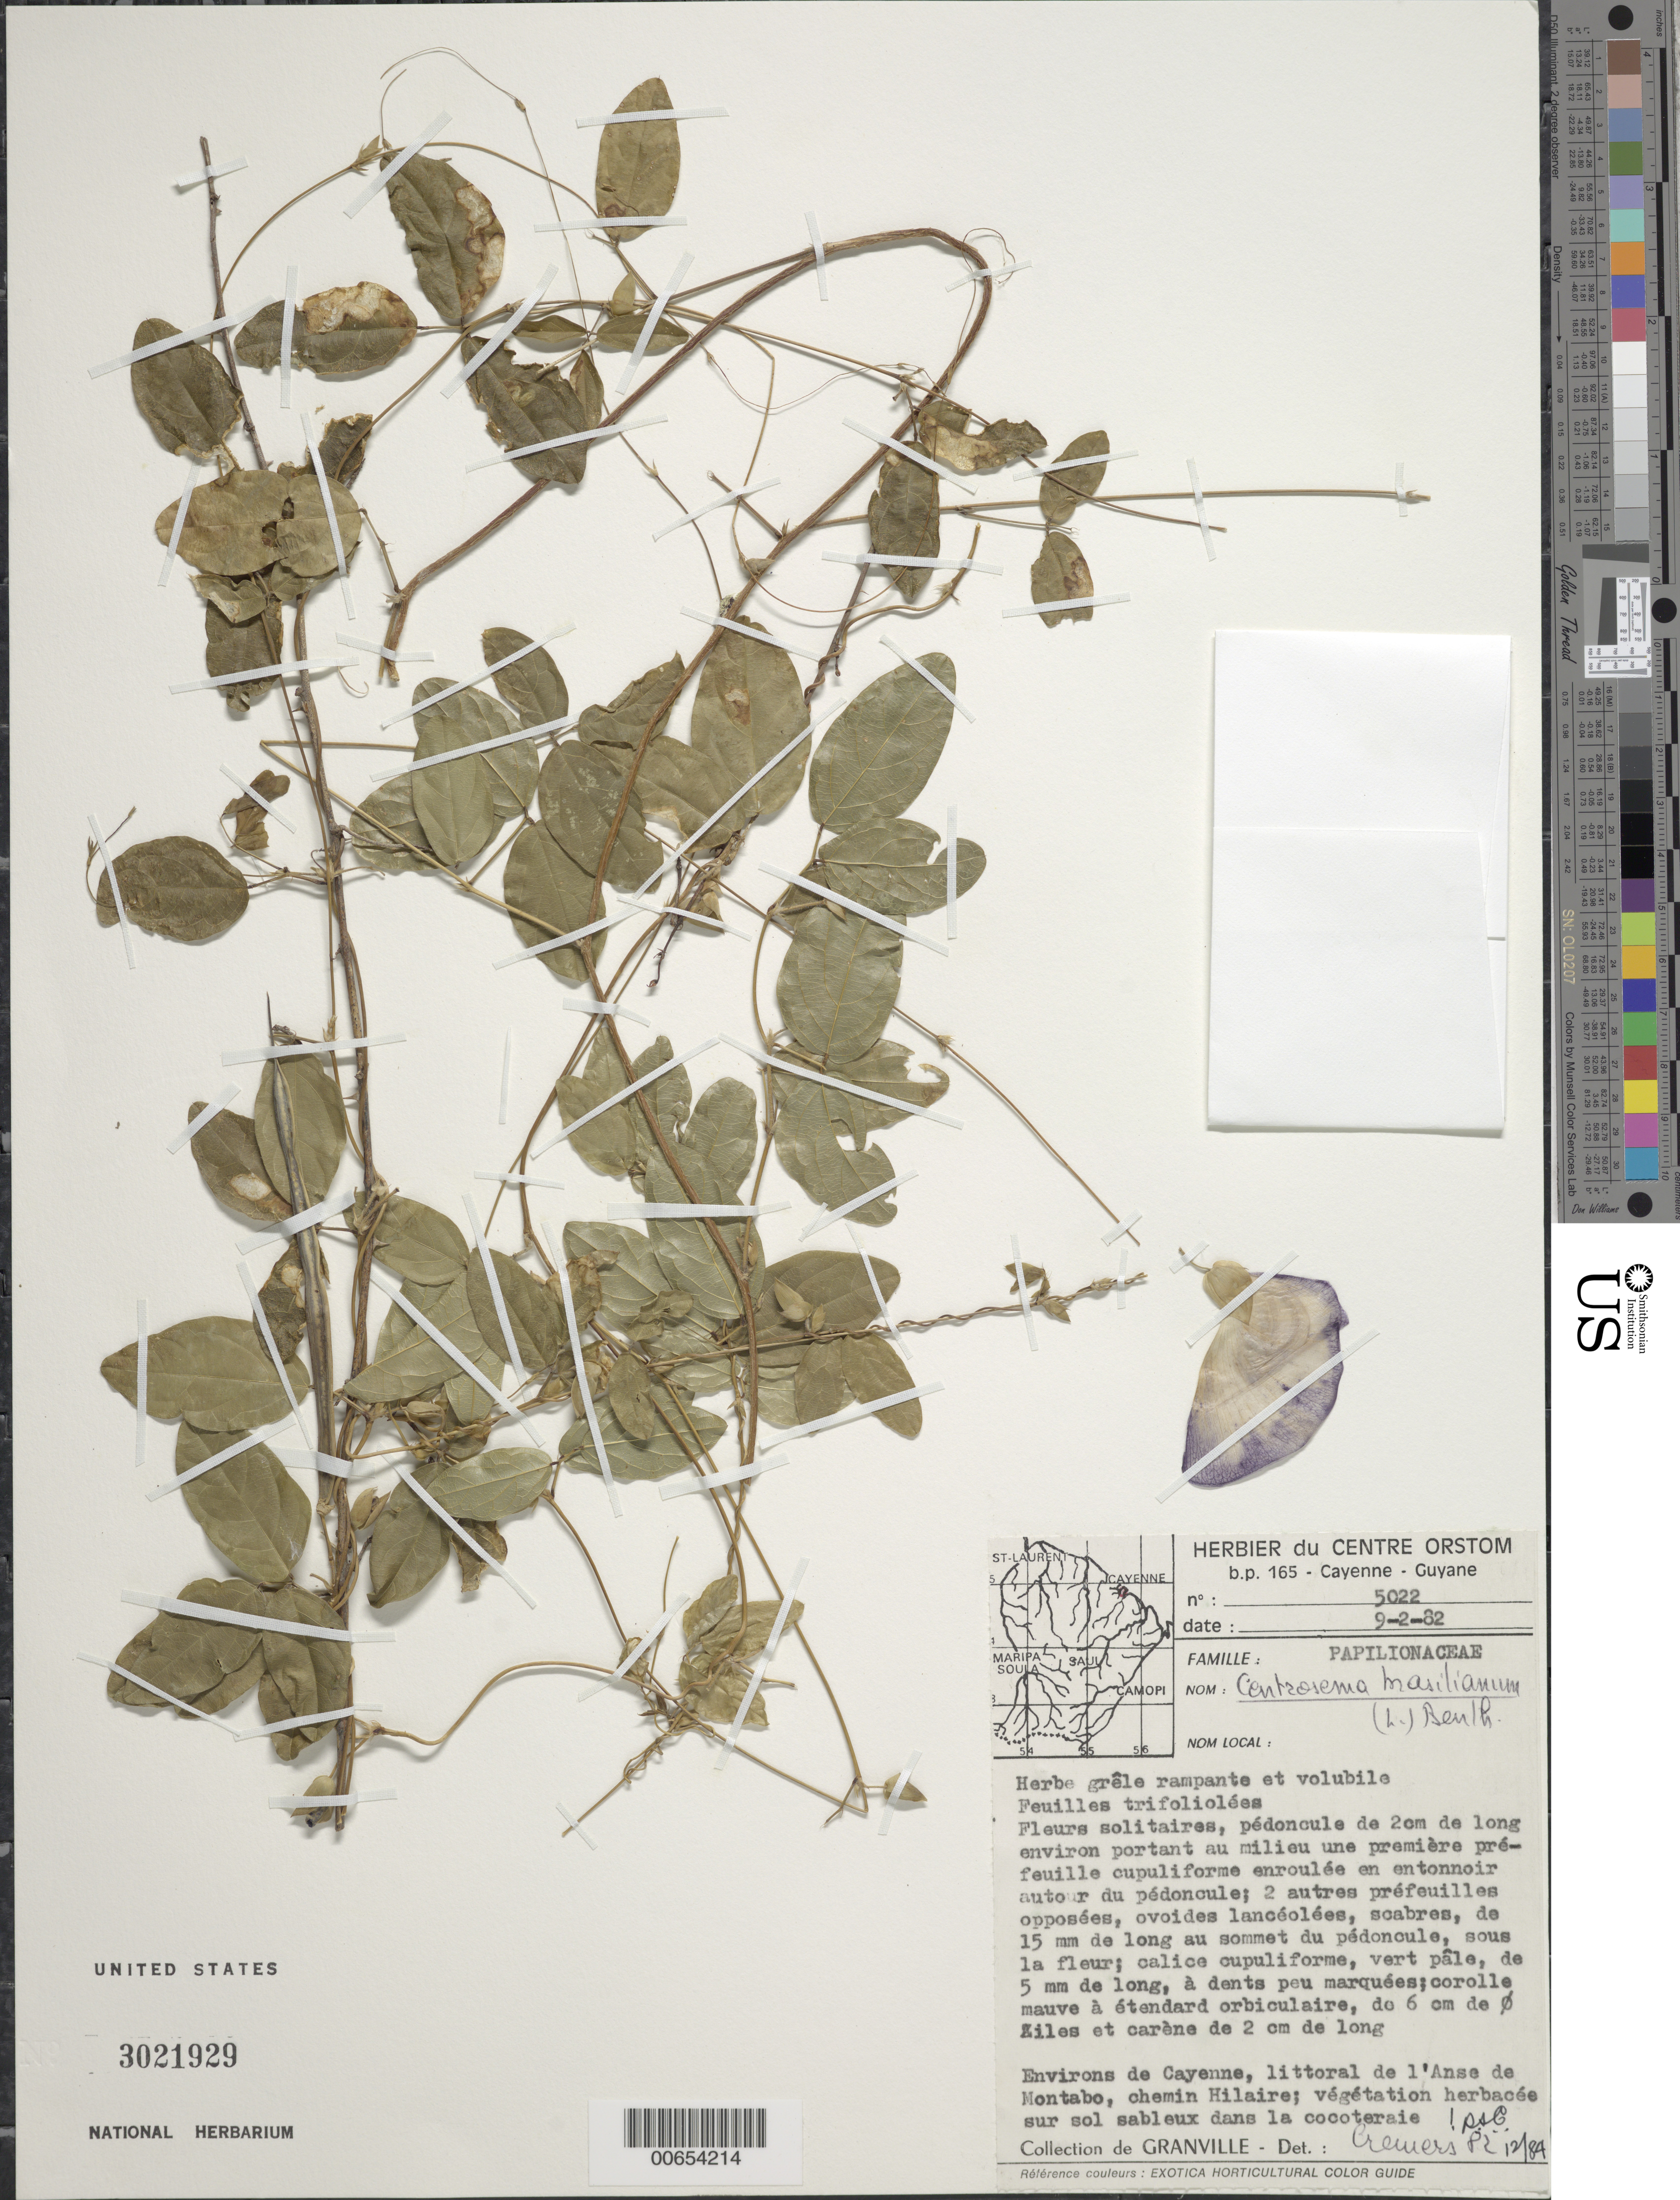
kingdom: Plantae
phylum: Tracheophyta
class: Magnoliopsida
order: Fabales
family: Fabaceae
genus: Centrosema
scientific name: Centrosema brasilianum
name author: (L.) Benth.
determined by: Cowan, R. S.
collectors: J.-J. de Granville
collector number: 5022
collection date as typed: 9-Feb-82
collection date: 1982-02-09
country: French Guiana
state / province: Cayenne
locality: Cayenne, Anse de Montabo, chemin Hilaire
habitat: Herbaceous vegetation on sandy ground of the "cocoteraie"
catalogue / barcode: US 3021929